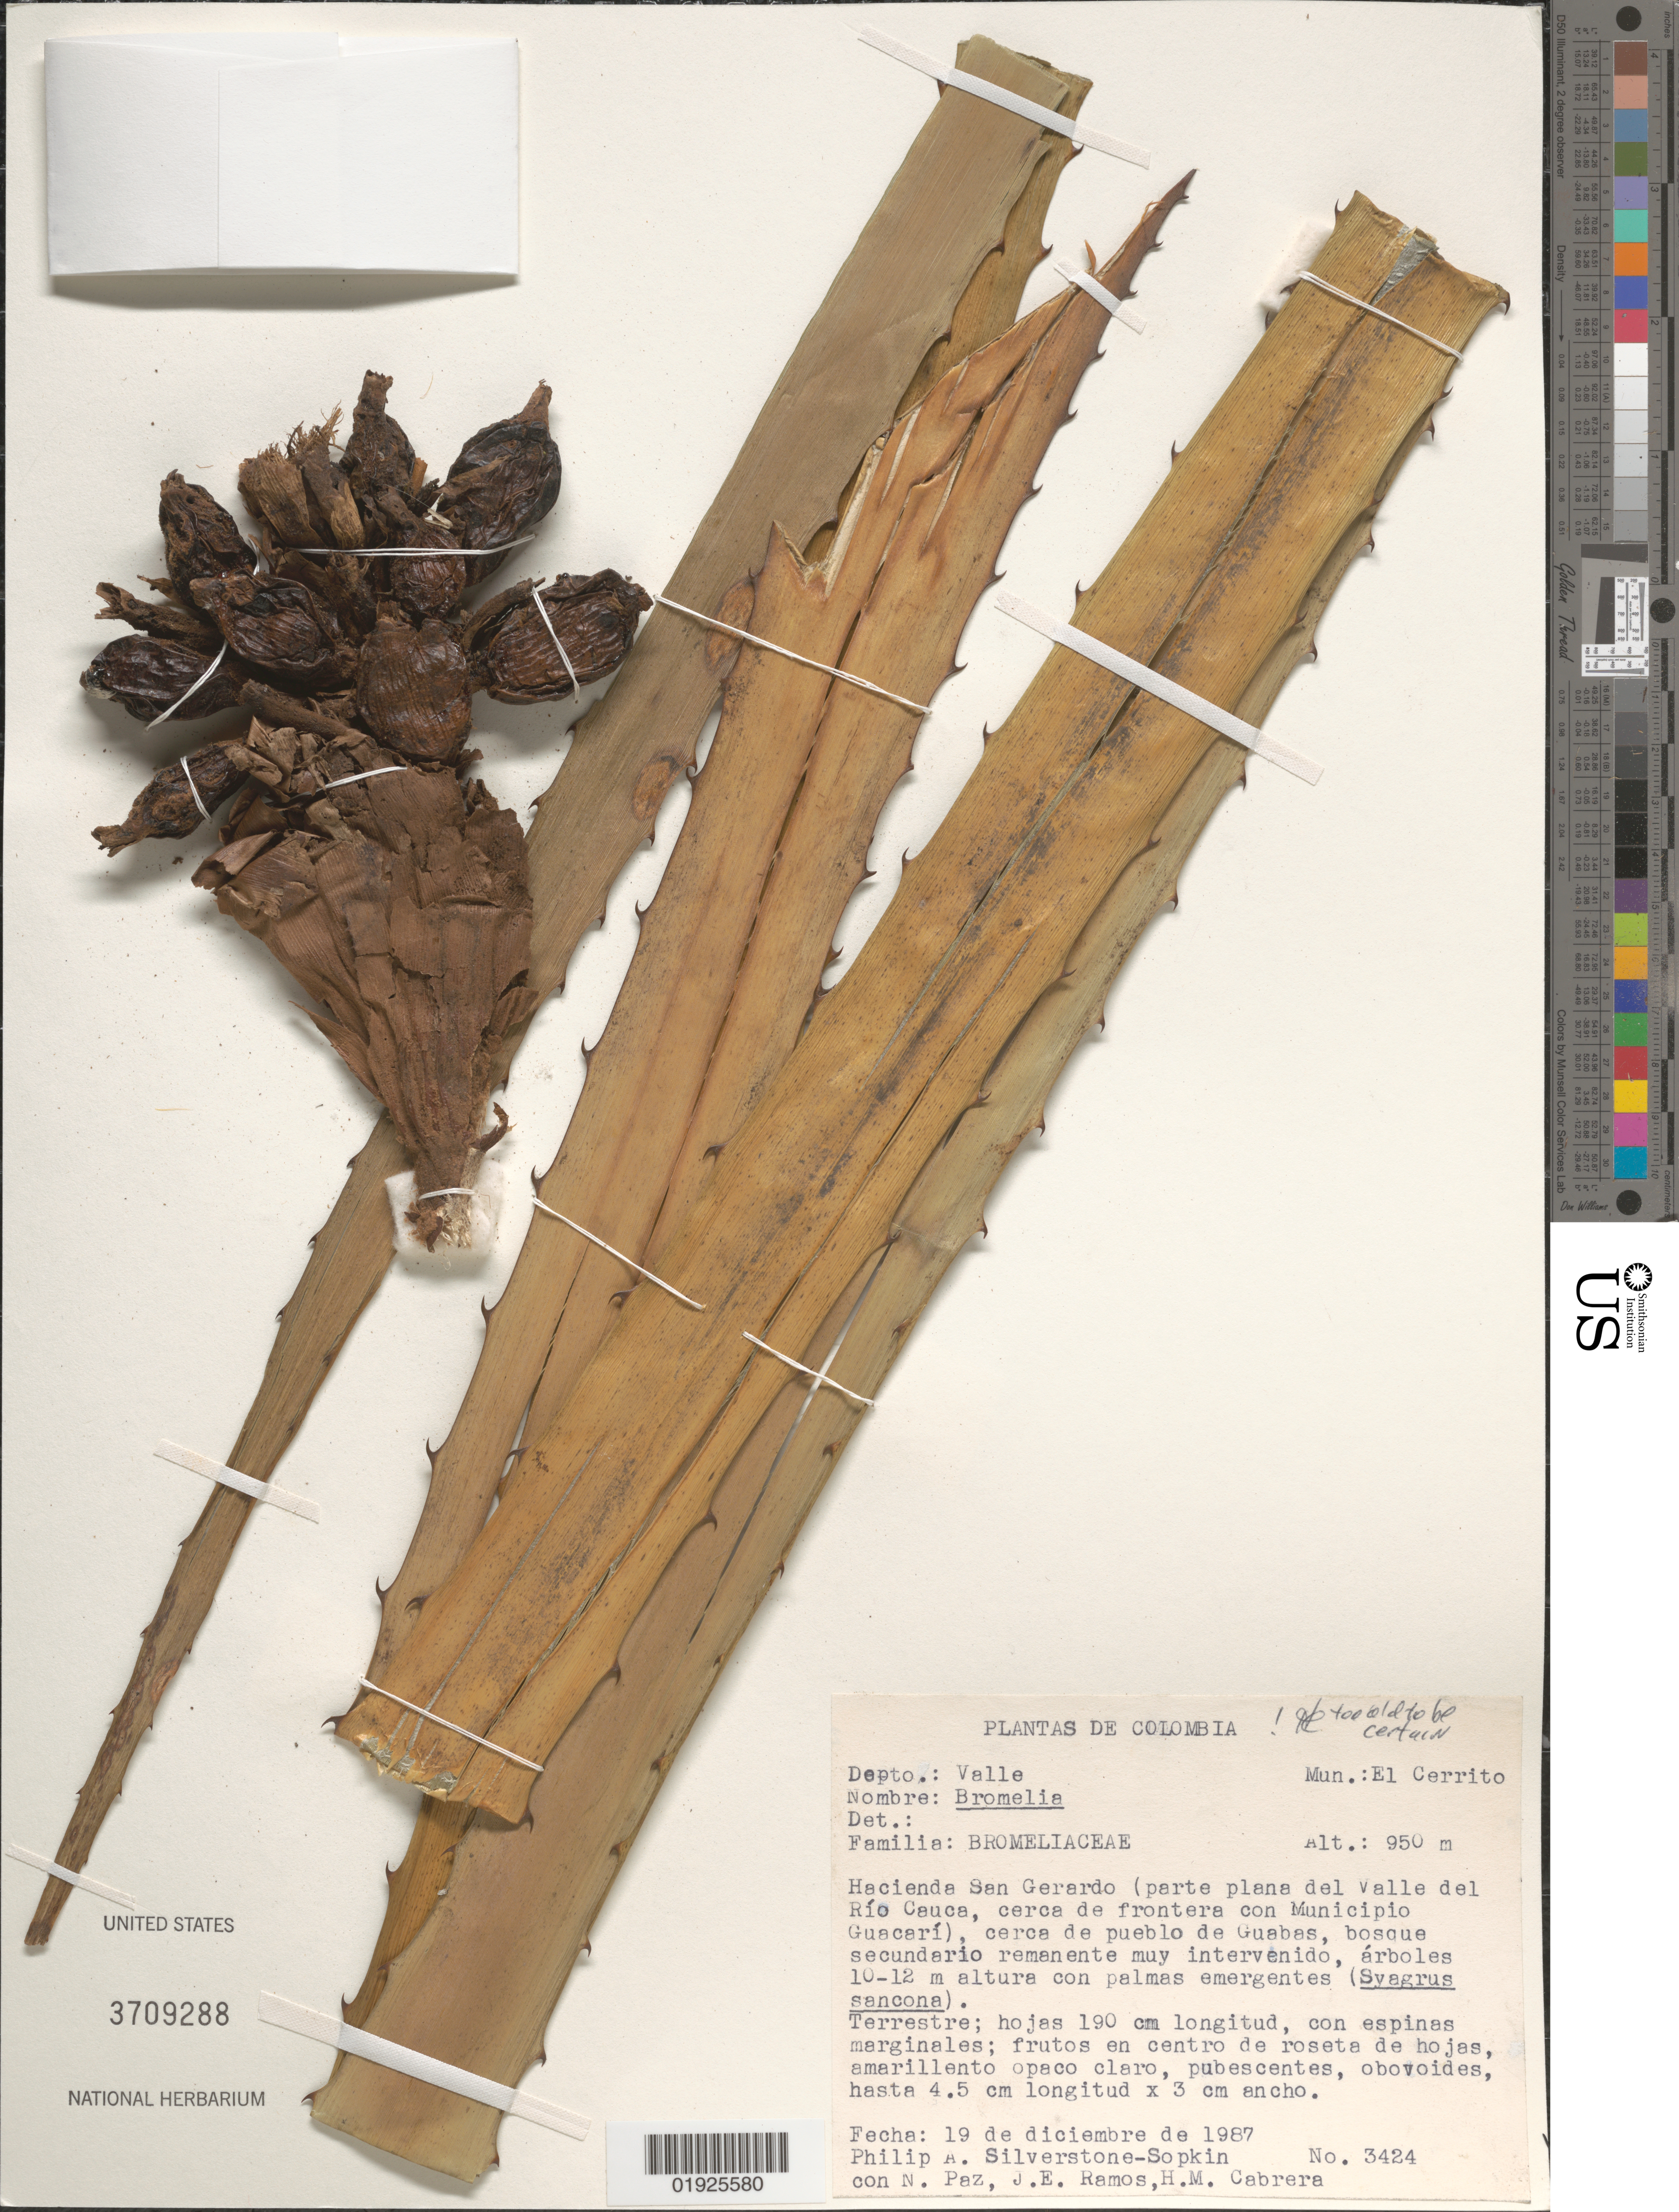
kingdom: Plantae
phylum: Tracheophyta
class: Liliopsida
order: Poales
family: Bromeliaceae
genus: Bromelia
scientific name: Bromelia sp.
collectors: P. A. Silverstone-Sopkin, N. Paz, J. E. Ramos & H. Cabrera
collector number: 3424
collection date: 1987-12-19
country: Colombia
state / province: Valle del Cauca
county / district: El Cerrito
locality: Hacienda San Gerardo (parte plana del Valle del Rio Cauca, cerca de frontera con Municipio Guacari), cerca de pueblo de Guabas.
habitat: Bsoque secundario remanente muy intervenido, arboles 10-12 m altura con palmas emergentes.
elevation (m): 950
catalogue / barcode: US 3709288